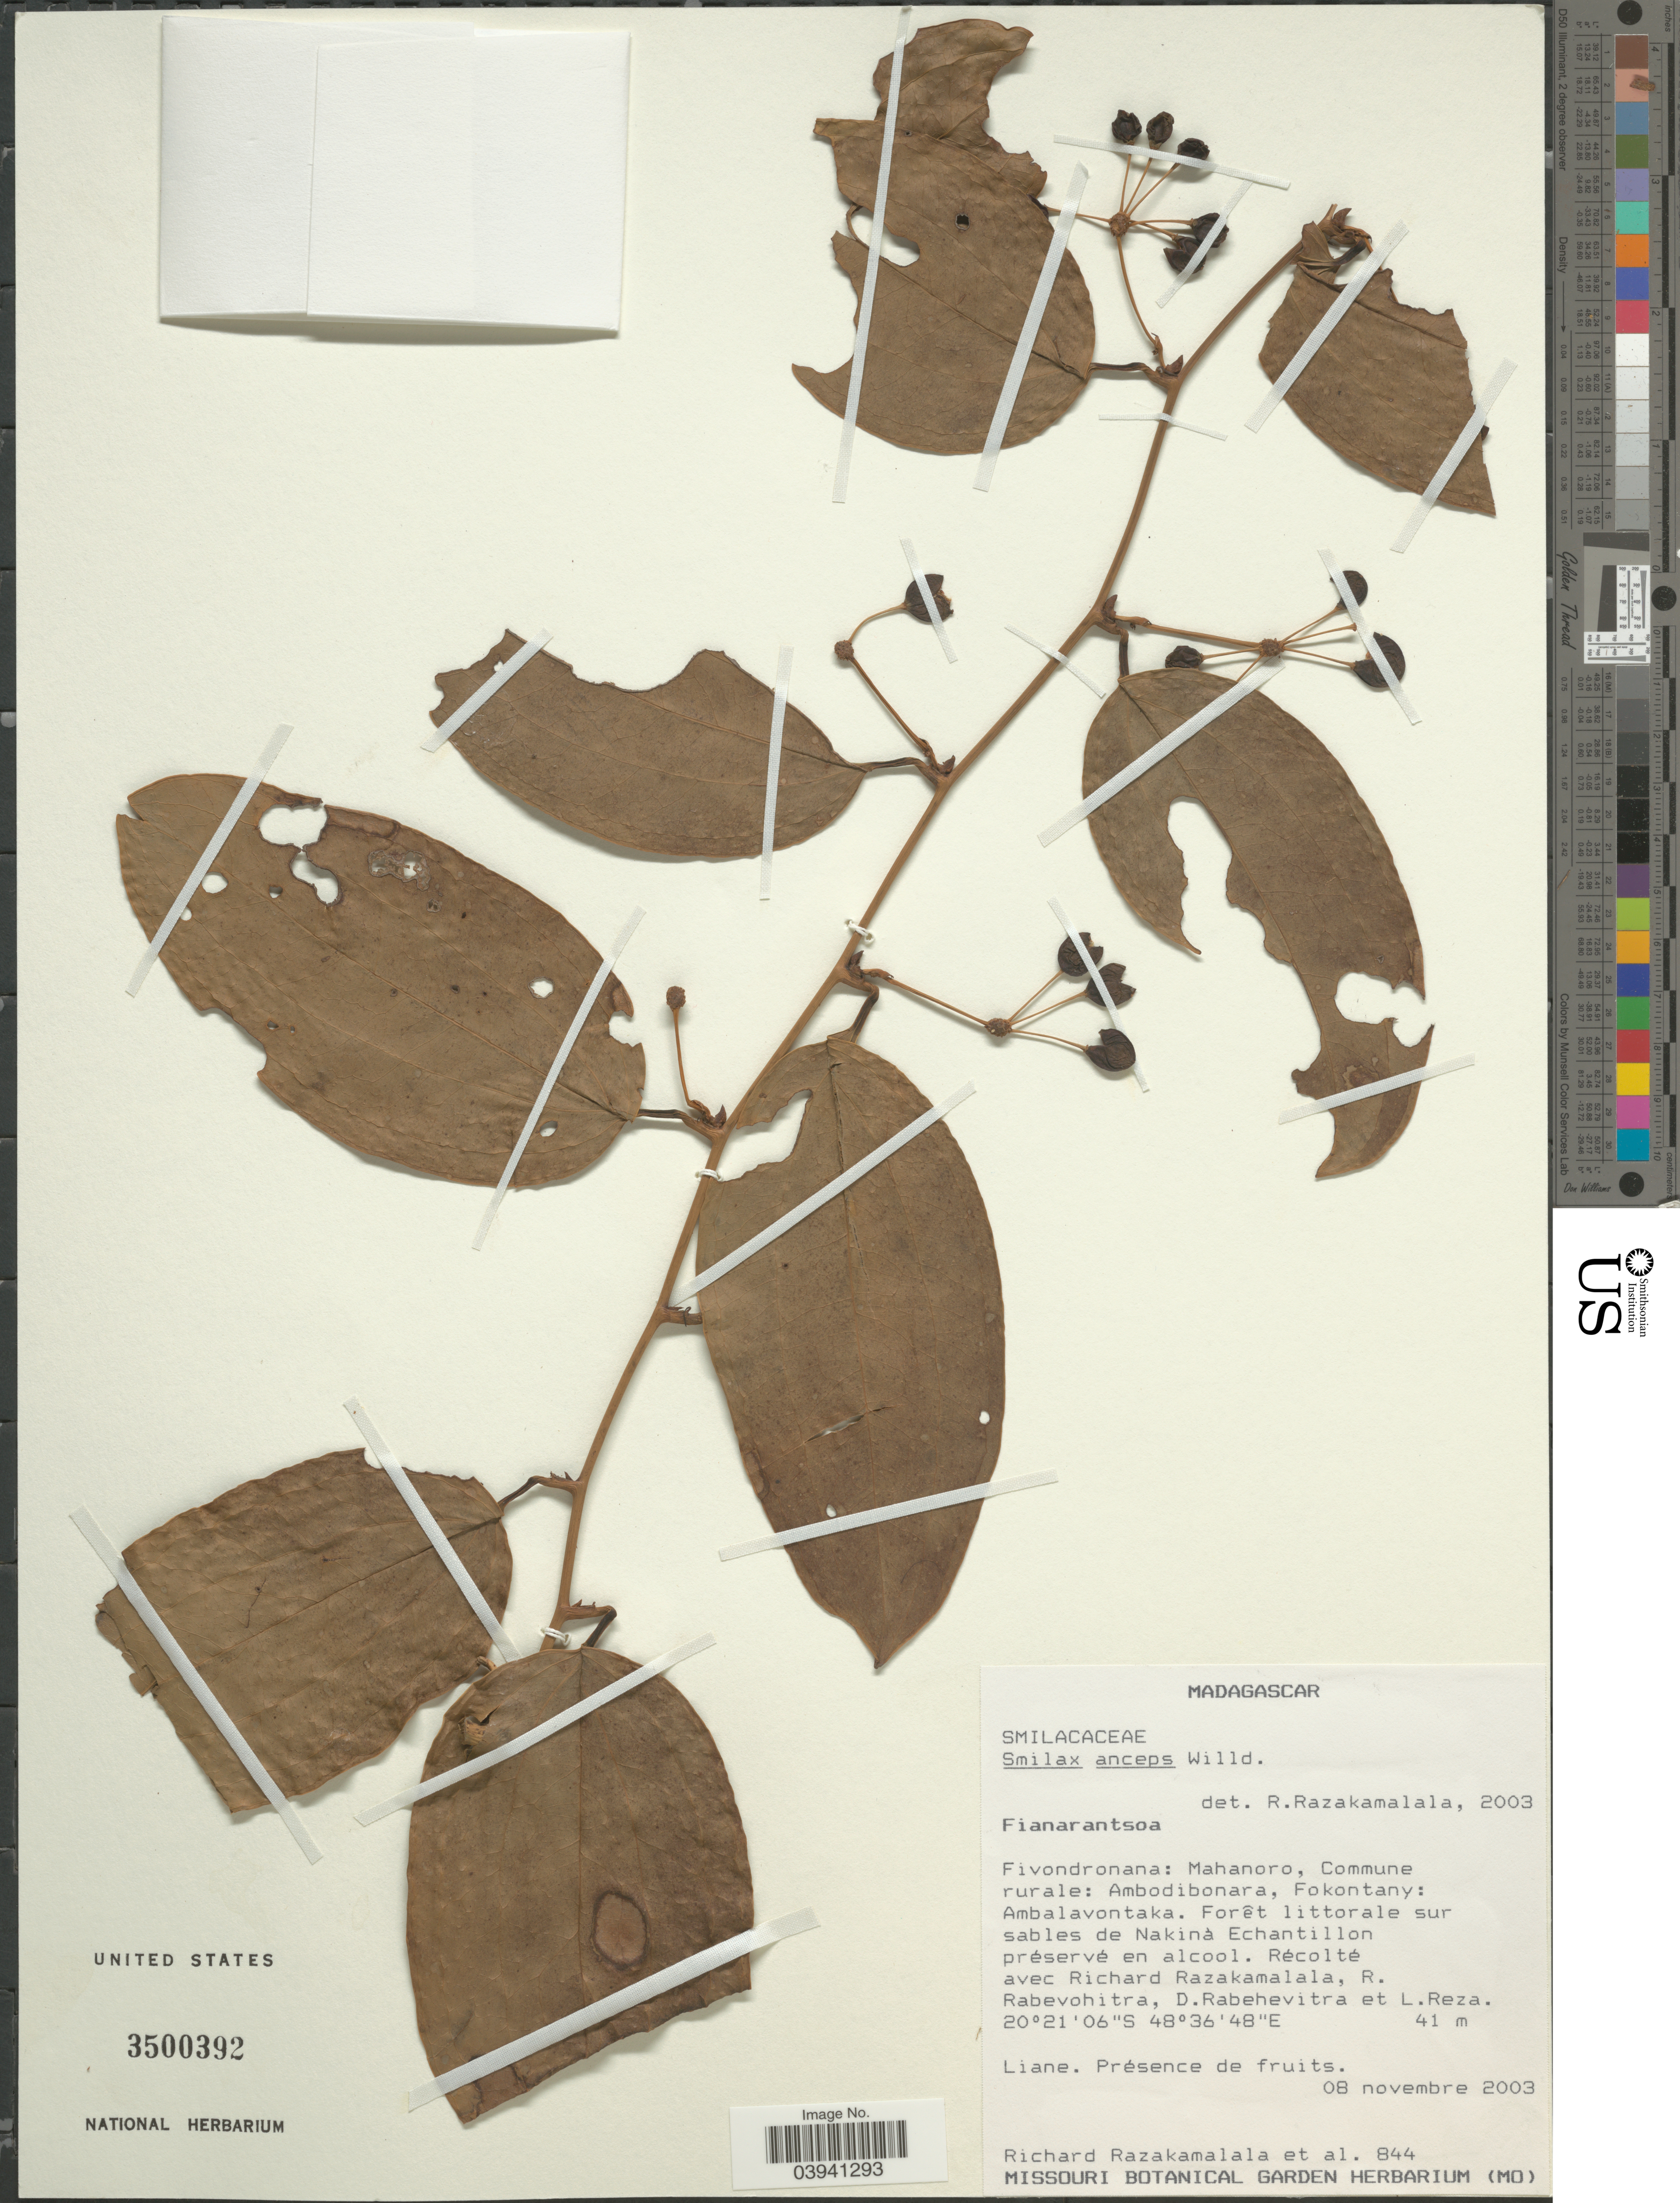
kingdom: Plantae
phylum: Tracheophyta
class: Liliopsida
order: Liliales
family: Smilacaceae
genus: Smilax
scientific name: Smilax anceps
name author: Willd.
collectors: R. Razakamalala, R. Rabevohitra, D. Rabehevitra & L. Reza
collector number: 844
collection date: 2003-11-08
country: Madagascar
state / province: Atsinanana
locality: Fivondronana: Mahanoro, Commune rurale: Ambodibonara, Fokontany: Ambalavontaka. Forêt littorale sur sables de Nakinà Echantillon préservé en alcool.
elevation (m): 41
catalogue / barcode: US 3500392